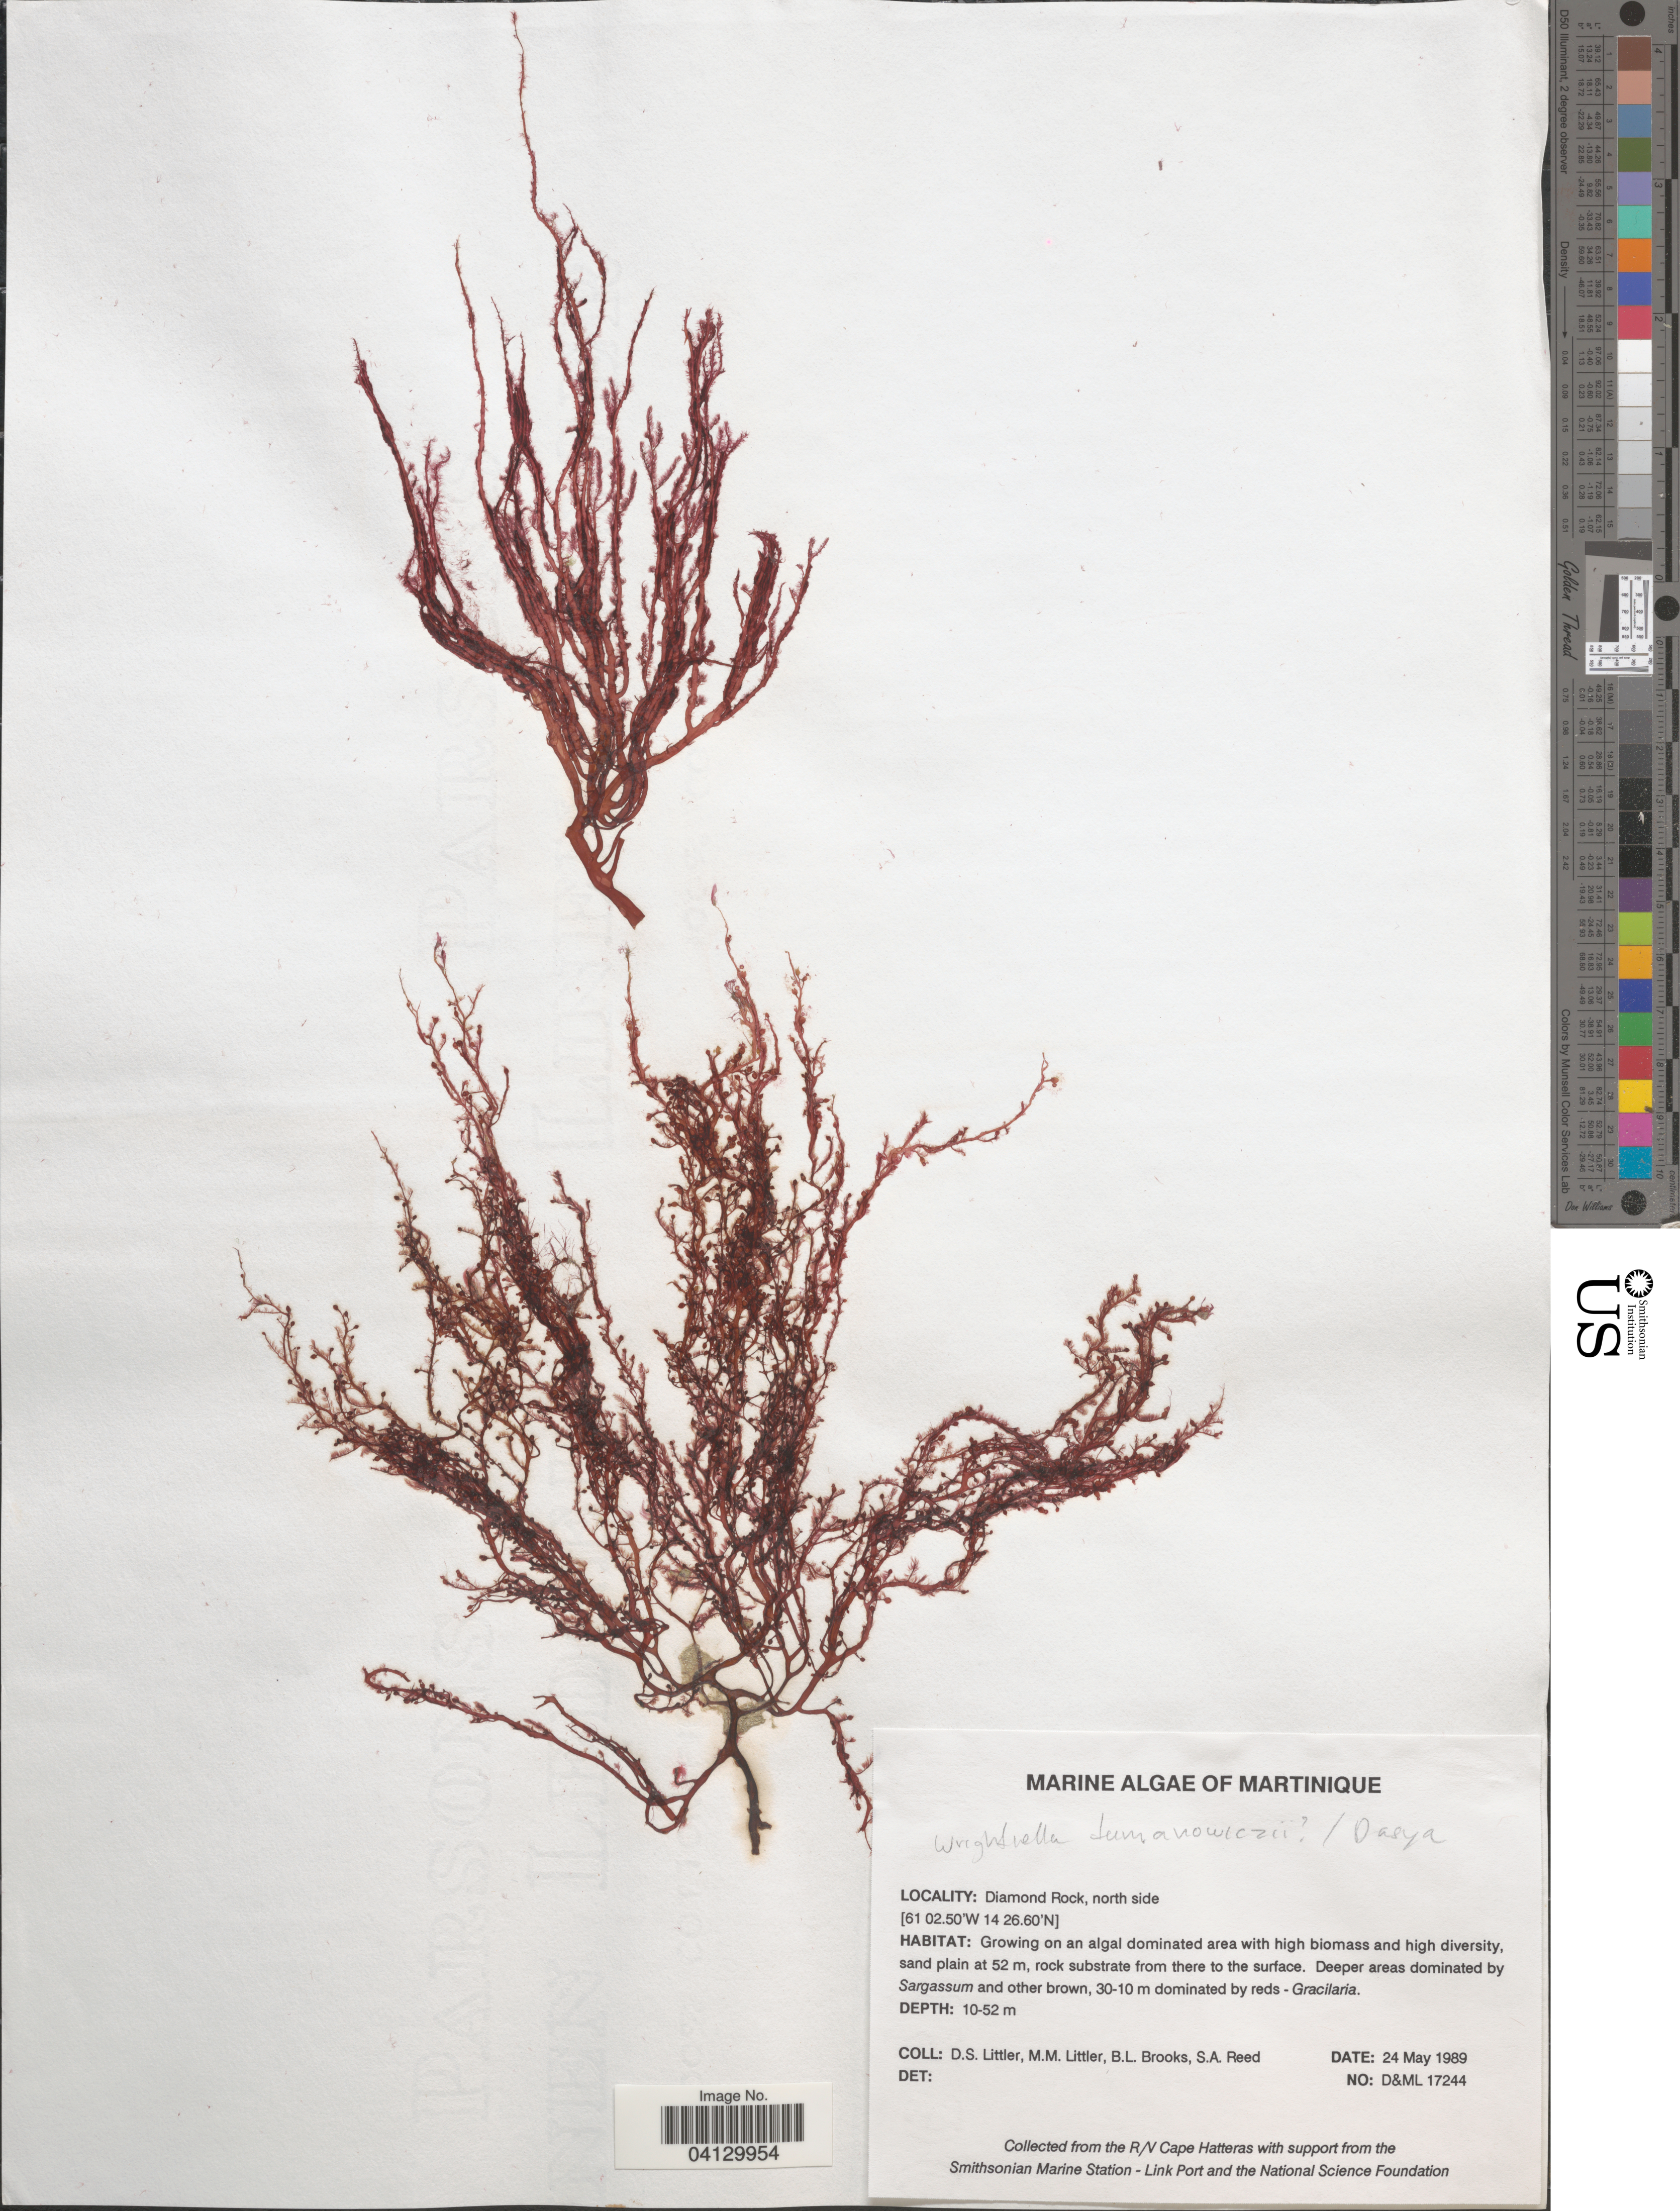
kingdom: Plantae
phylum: Rhodophyta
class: Florideophyceae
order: Ceramiales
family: Rhodomelaceae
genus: Wrightiella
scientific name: Wrightiella tumanowiczii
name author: (Gatty ex Harv.) F. Schmitz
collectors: D. S. Littler, B. Brooks & S. Reed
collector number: D&ML17244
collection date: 1989-05-24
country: Martinique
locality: Diamond Rock, north side.